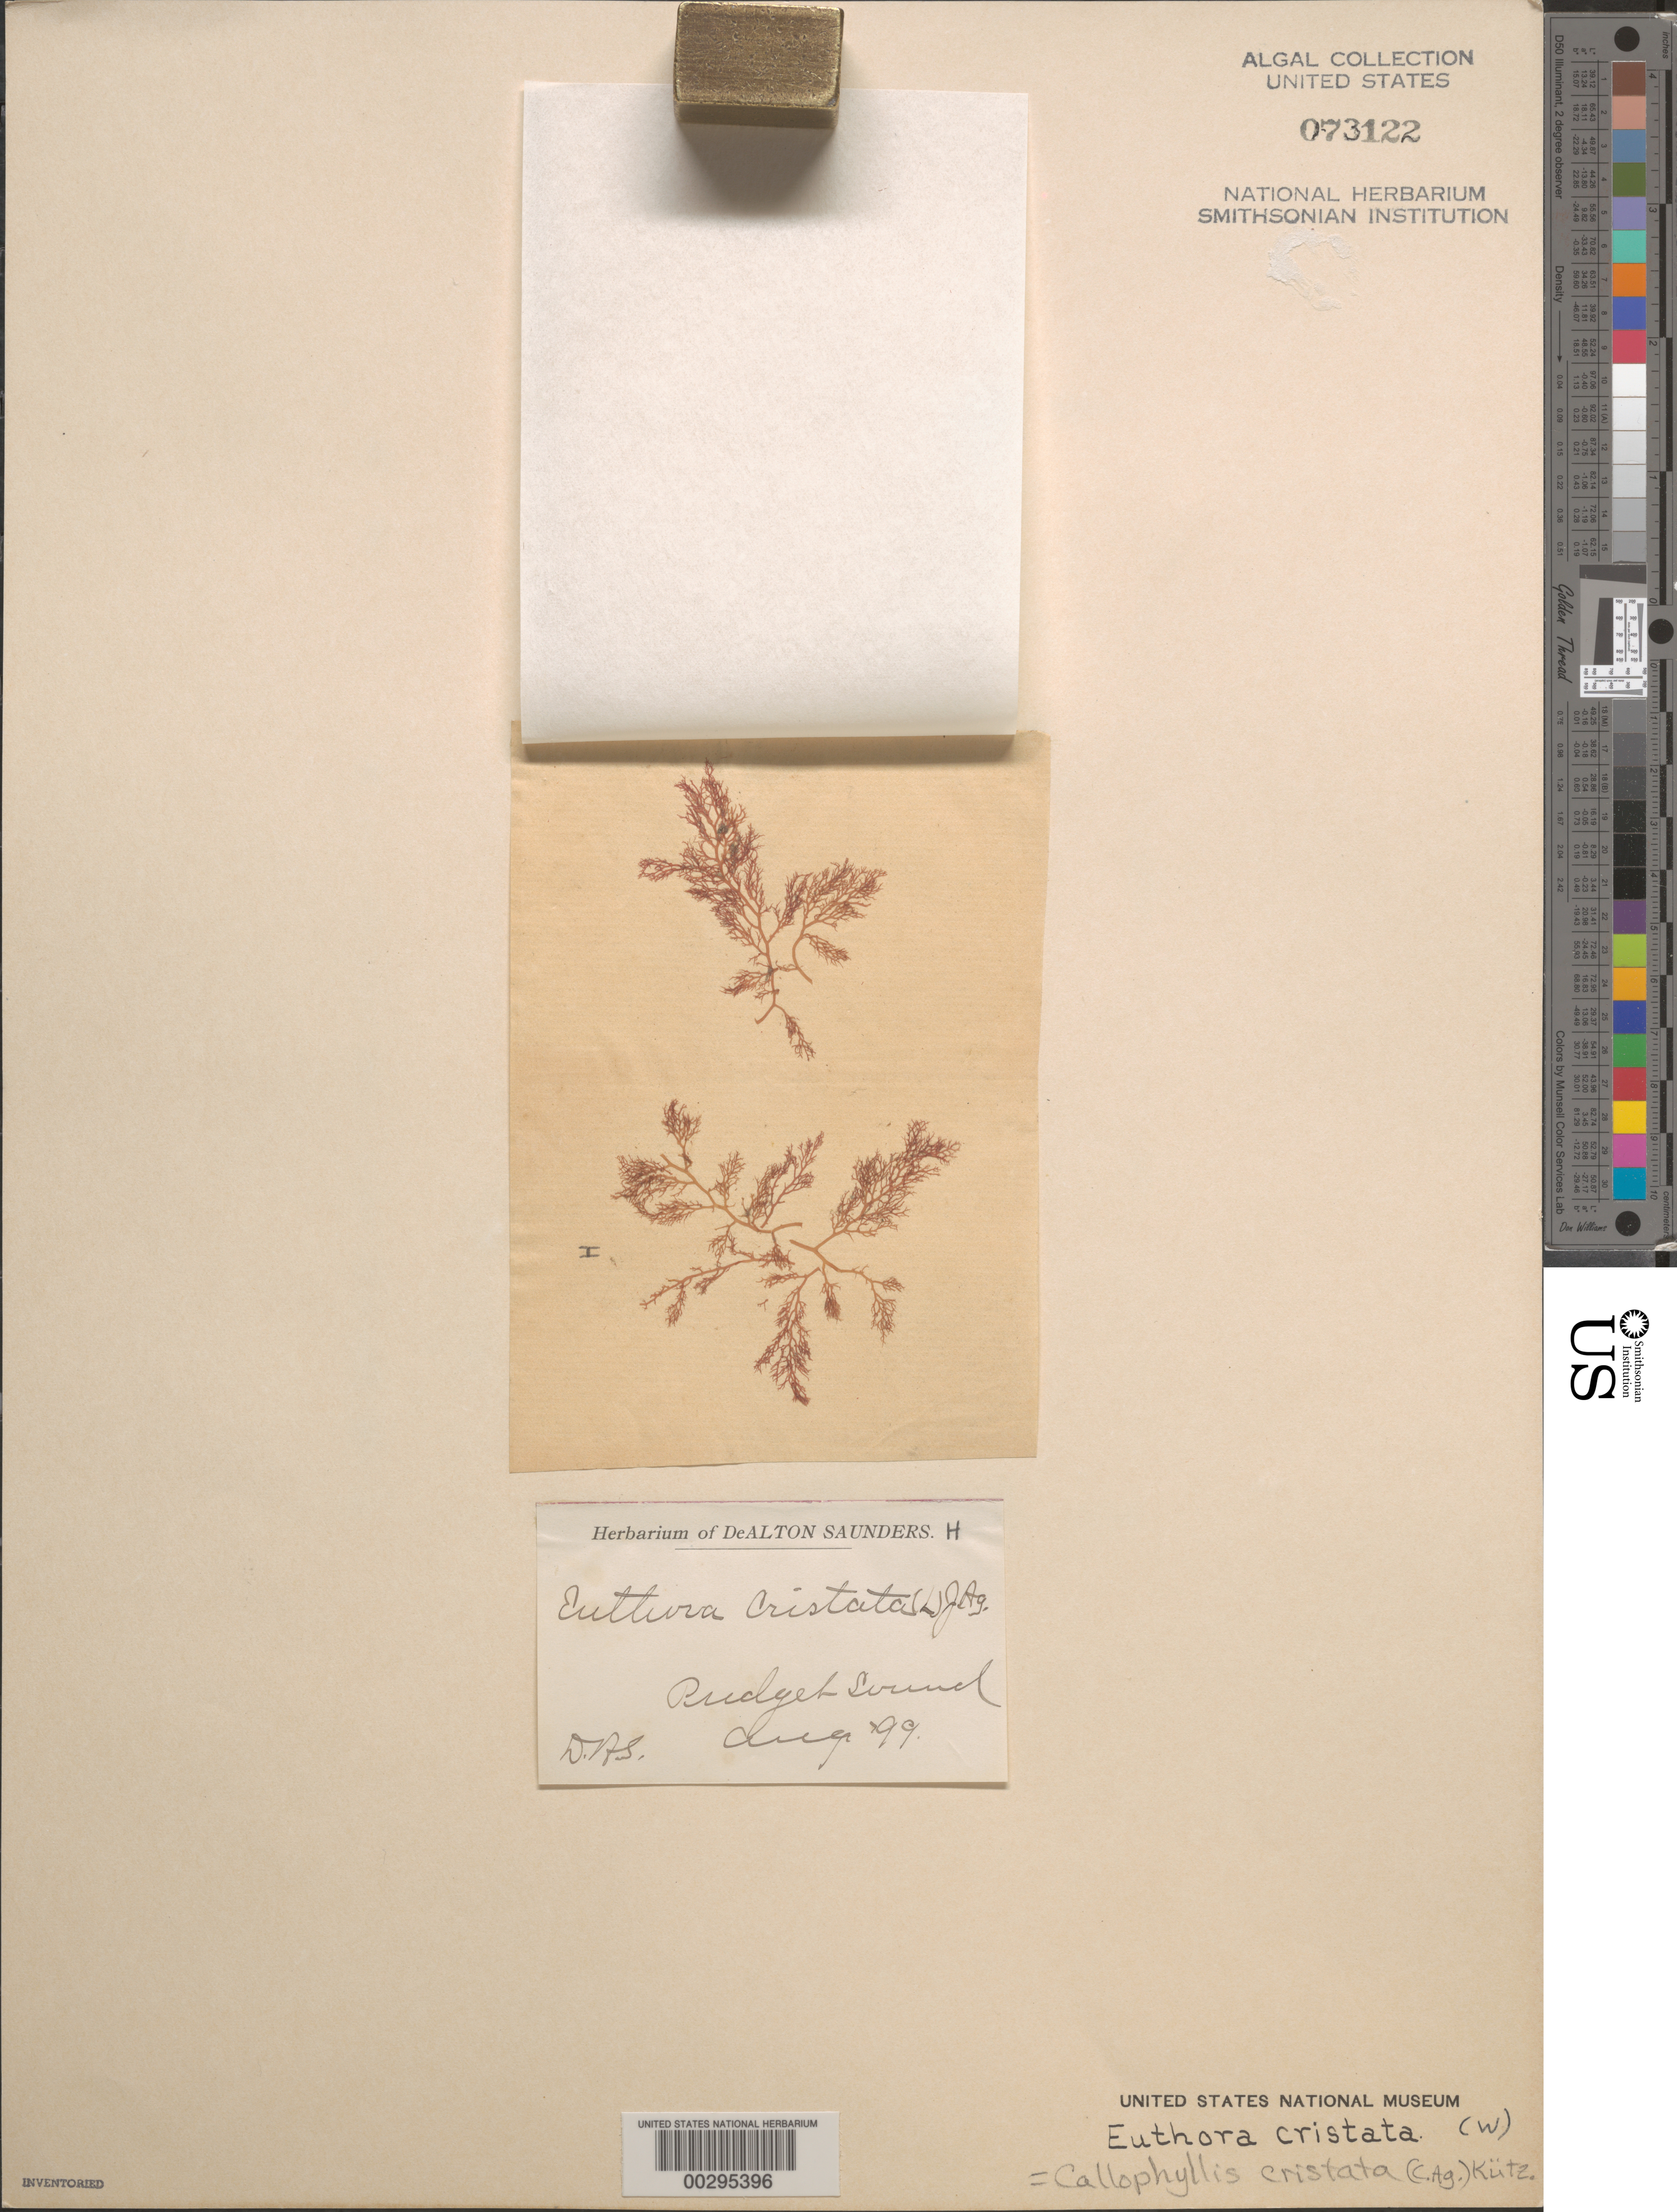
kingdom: Plantae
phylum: Rhodophyta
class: Florideophyceae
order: Gigartinales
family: Kallymeniaceae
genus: Euthora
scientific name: Euthora cristata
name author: (C. Agardh) J. Agardh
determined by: Algae name updating Project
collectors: D. Saunders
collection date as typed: Aug 1899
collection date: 1899-08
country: United States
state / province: Washington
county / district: King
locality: Puget Sound (Pudget Sound)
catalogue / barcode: US 73122